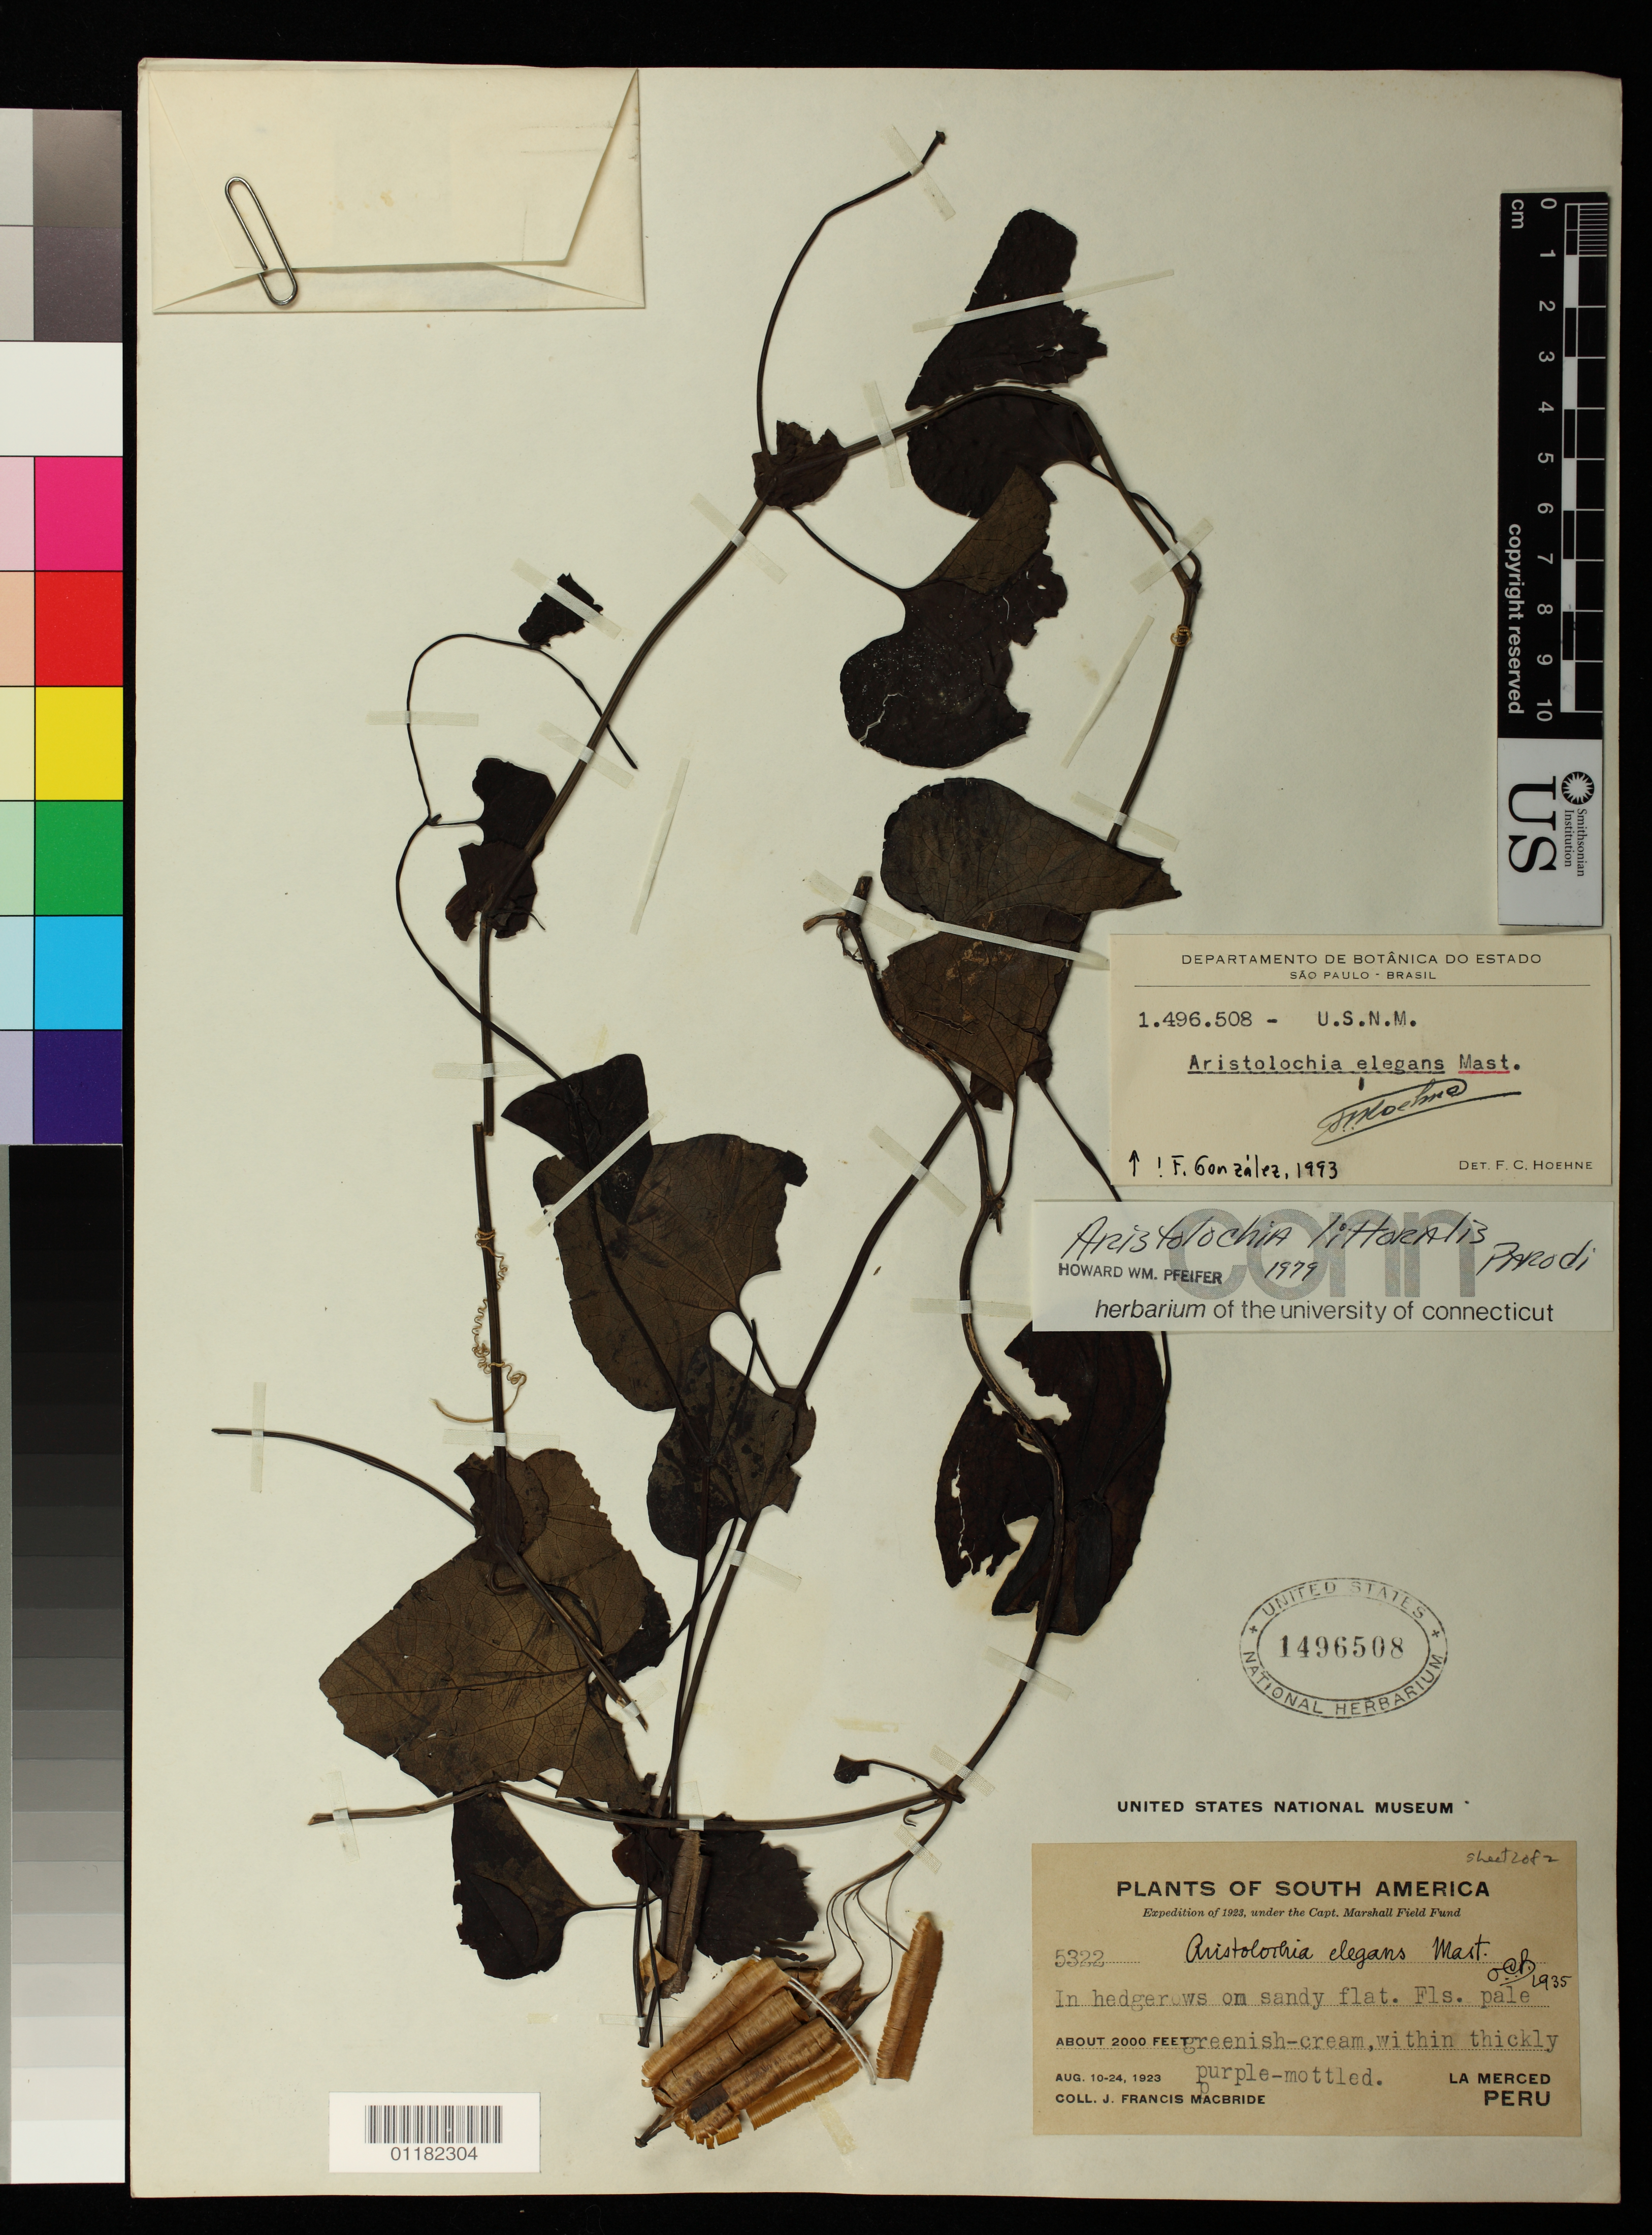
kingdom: Plantae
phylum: Tracheophyta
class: Magnoliopsida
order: Piperales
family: Aristolochiaceae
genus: Aristolochia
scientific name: Aristolochia elegans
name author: Mast.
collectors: J. F. Macbride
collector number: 5322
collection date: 1923-08-10/1923-08-24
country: Peru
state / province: Junín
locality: La Merced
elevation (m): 610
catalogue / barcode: US 1496508